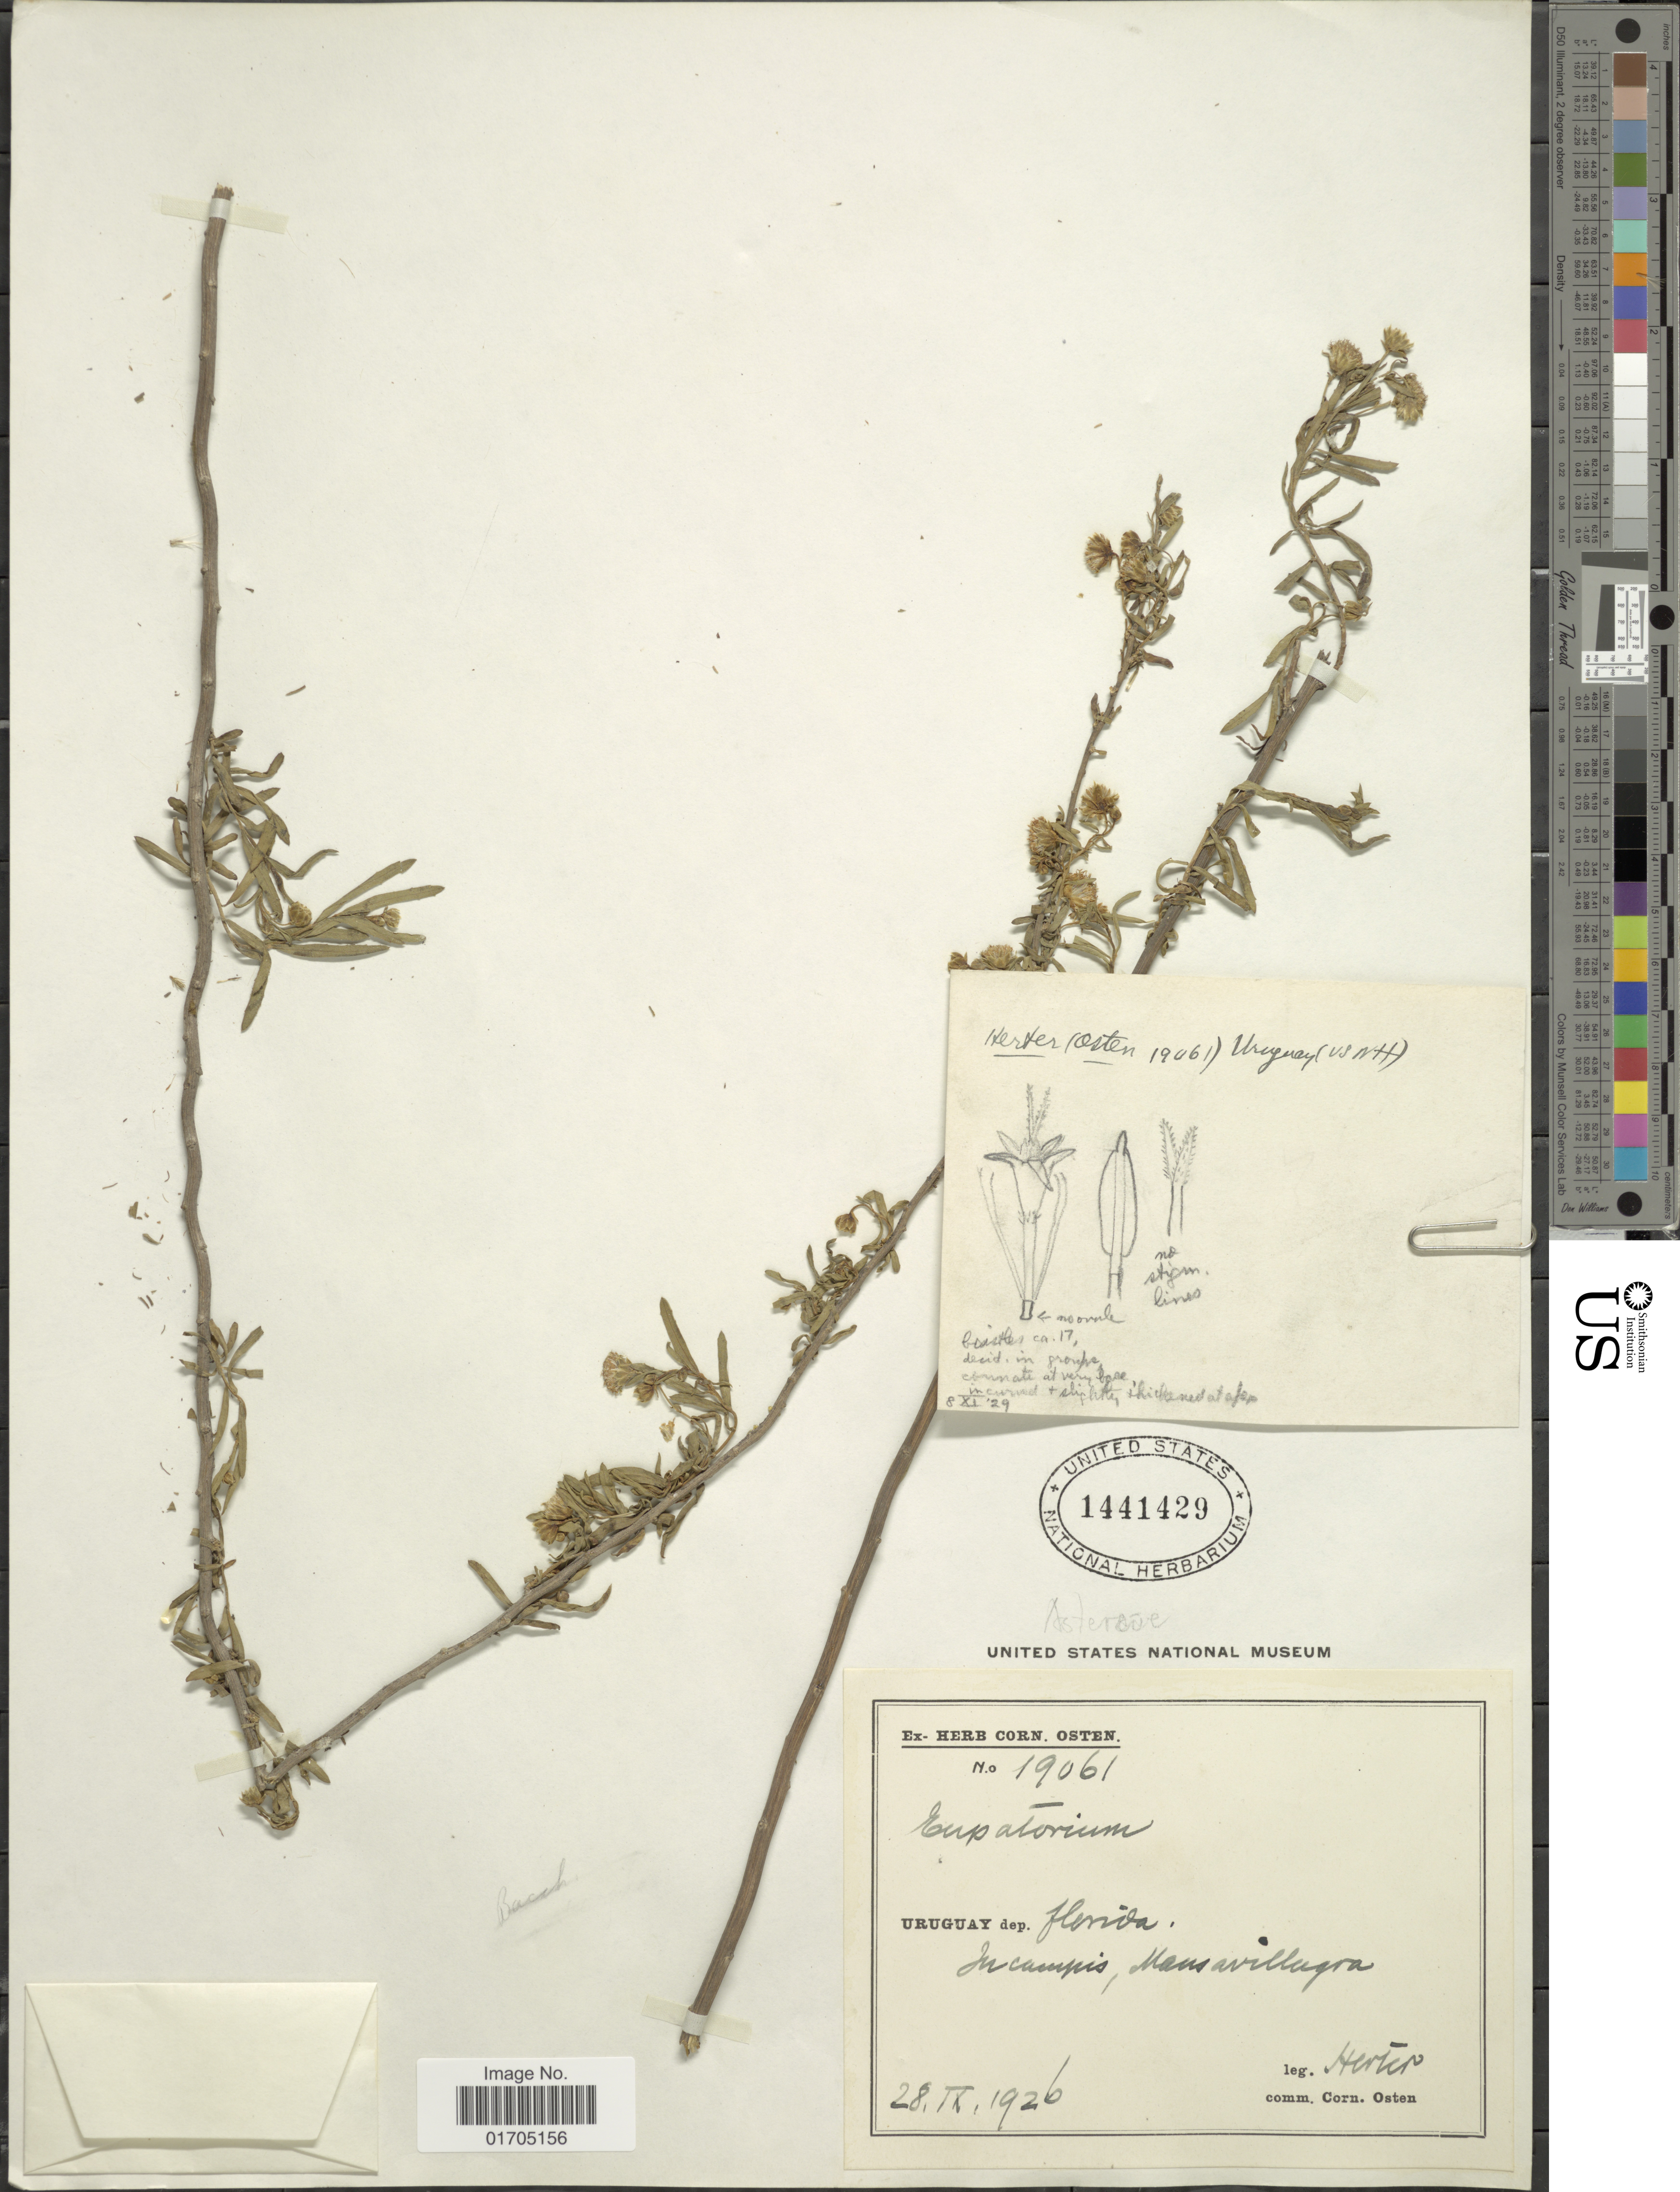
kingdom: Plantae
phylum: Tracheophyta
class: Magnoliopsida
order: Asterales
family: Asteraceae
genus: Symphyotrichum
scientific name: Symphyotrichum sp.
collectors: Herter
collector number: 19061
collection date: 1926-09-28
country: Uruguay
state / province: Florida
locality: In campis, Mansavillagra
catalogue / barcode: US 1441429